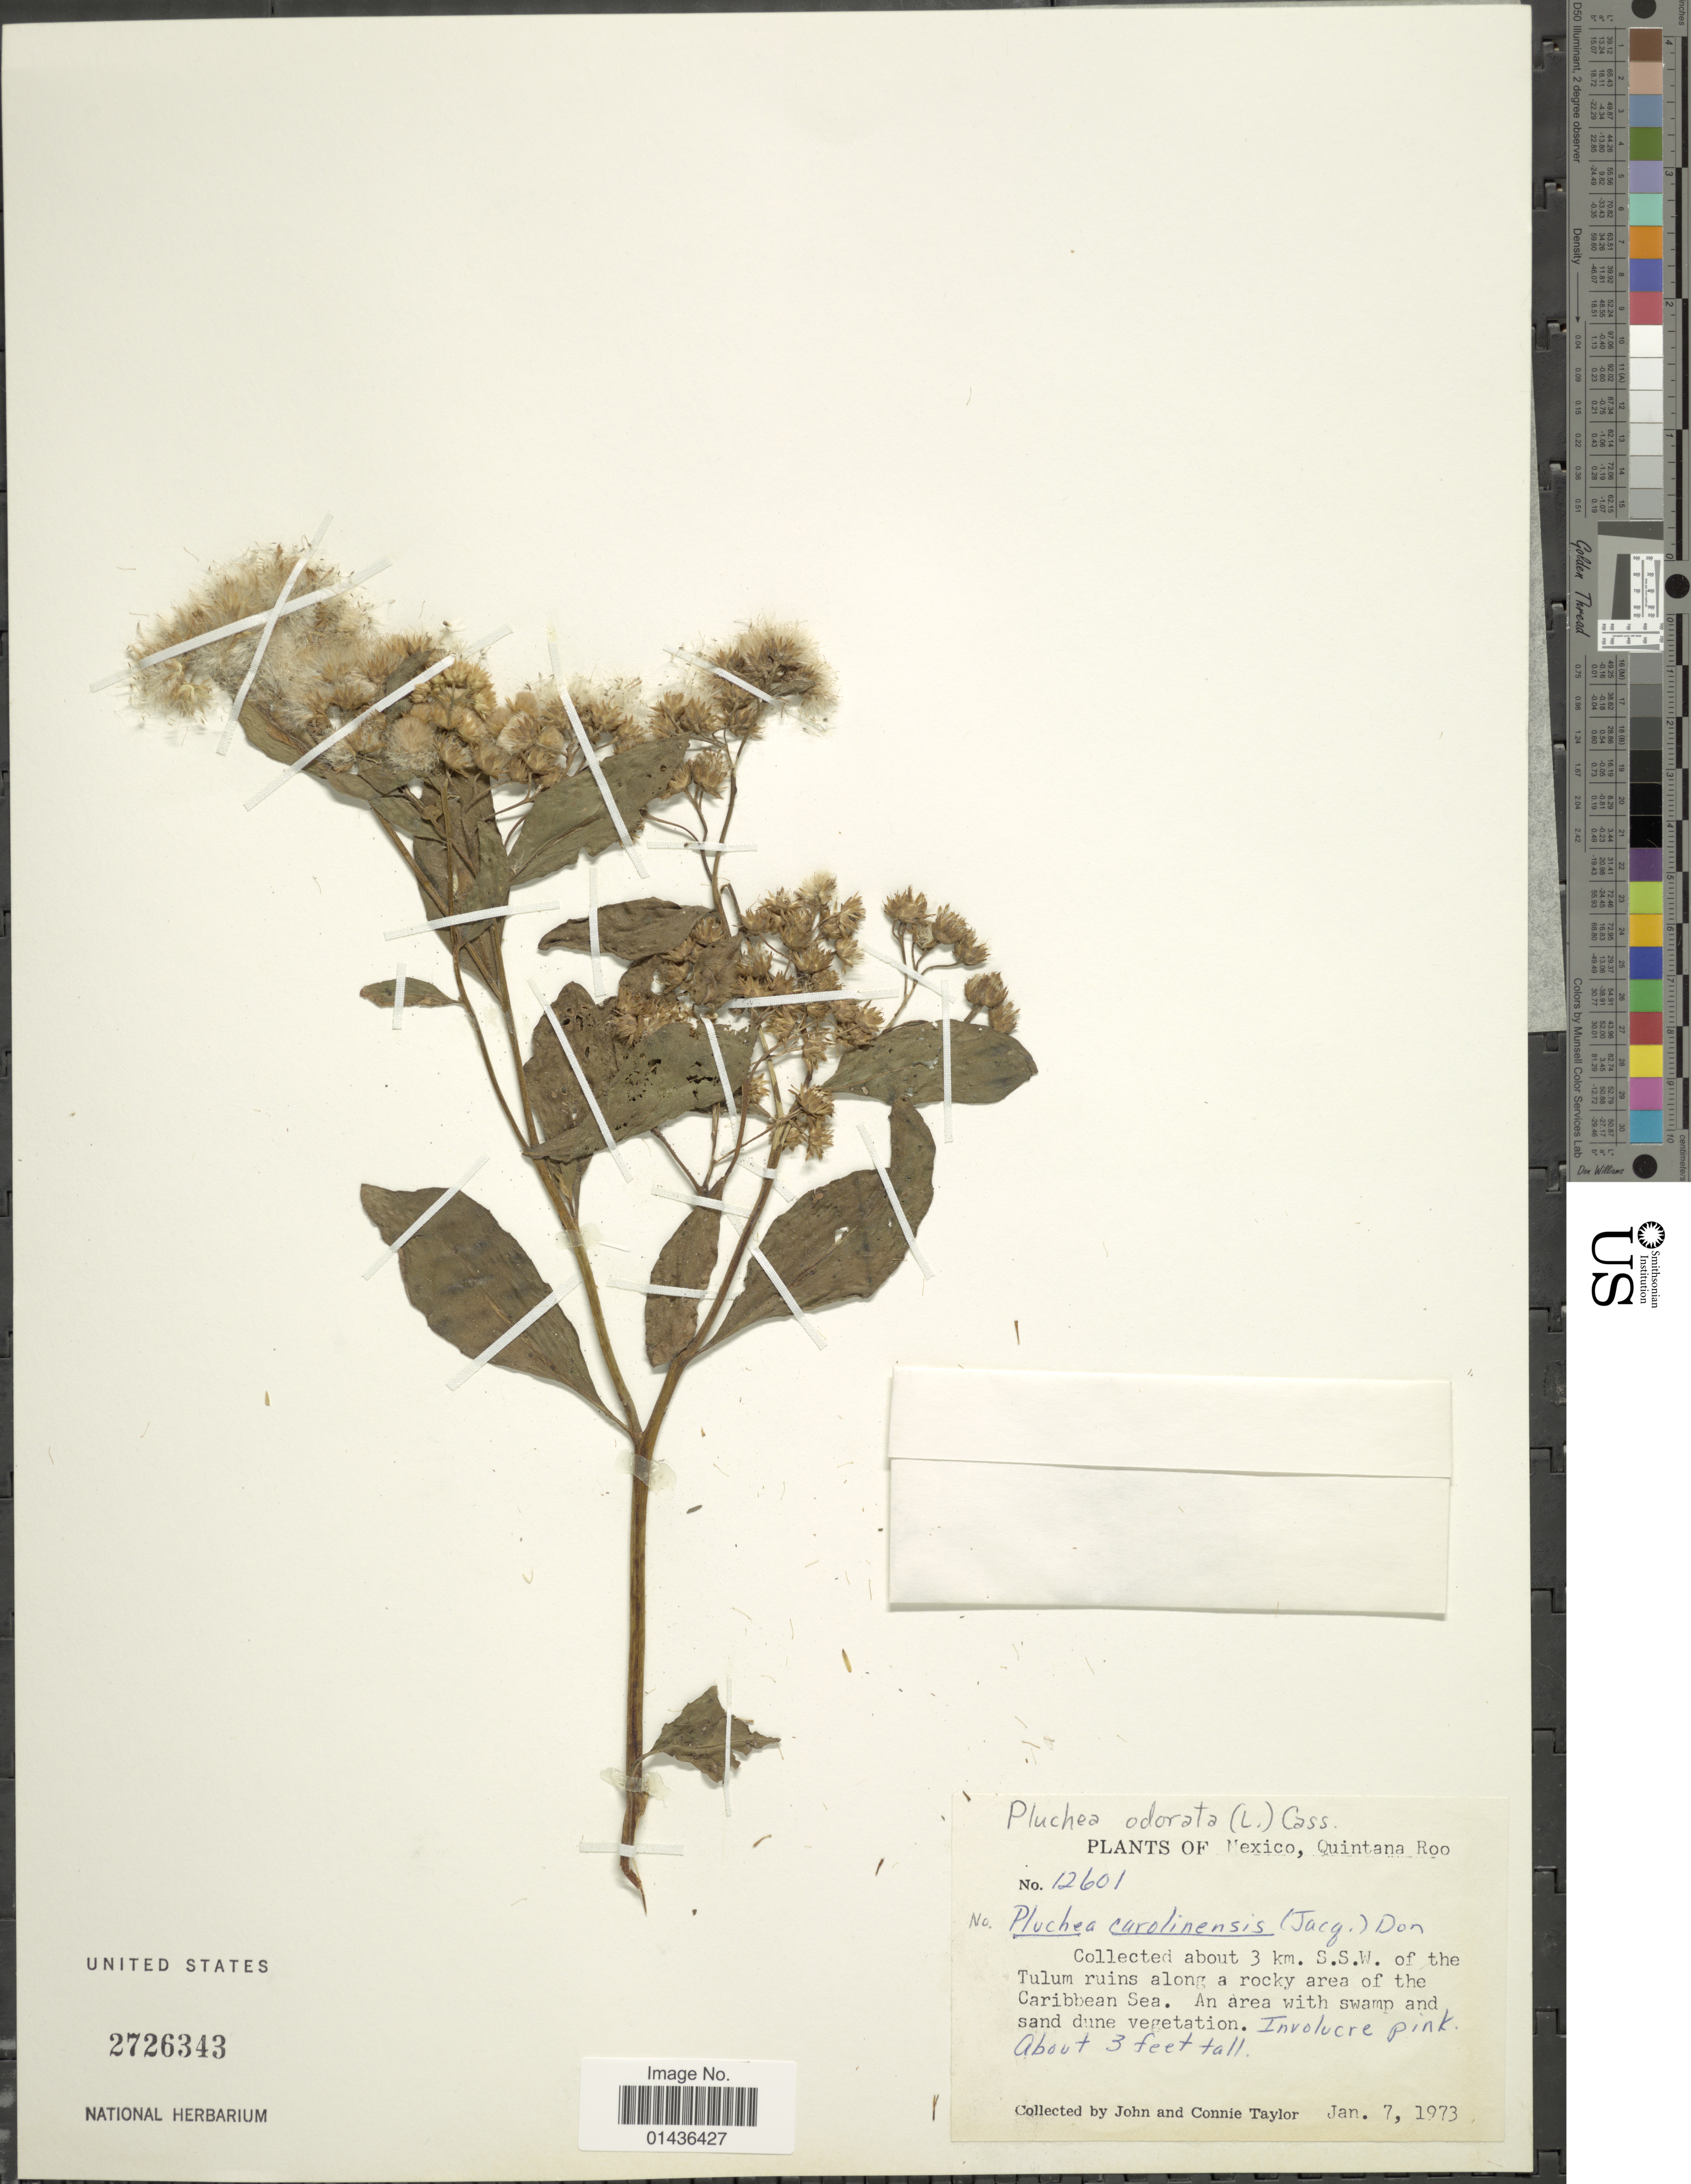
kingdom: Plantae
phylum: Tracheophyta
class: Magnoliopsida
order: Asterales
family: Asteraceae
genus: Pluchea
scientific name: Pluchea carolinensis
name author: (Jacq.) D. Don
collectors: J. Taylor & C. Taylor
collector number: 12601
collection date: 1973-01-07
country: Mexico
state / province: Quintana Roo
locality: About 3 km S. S. W. of the Tulum ruins along a rocky area of the Caribbean Sea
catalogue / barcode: US 2726434